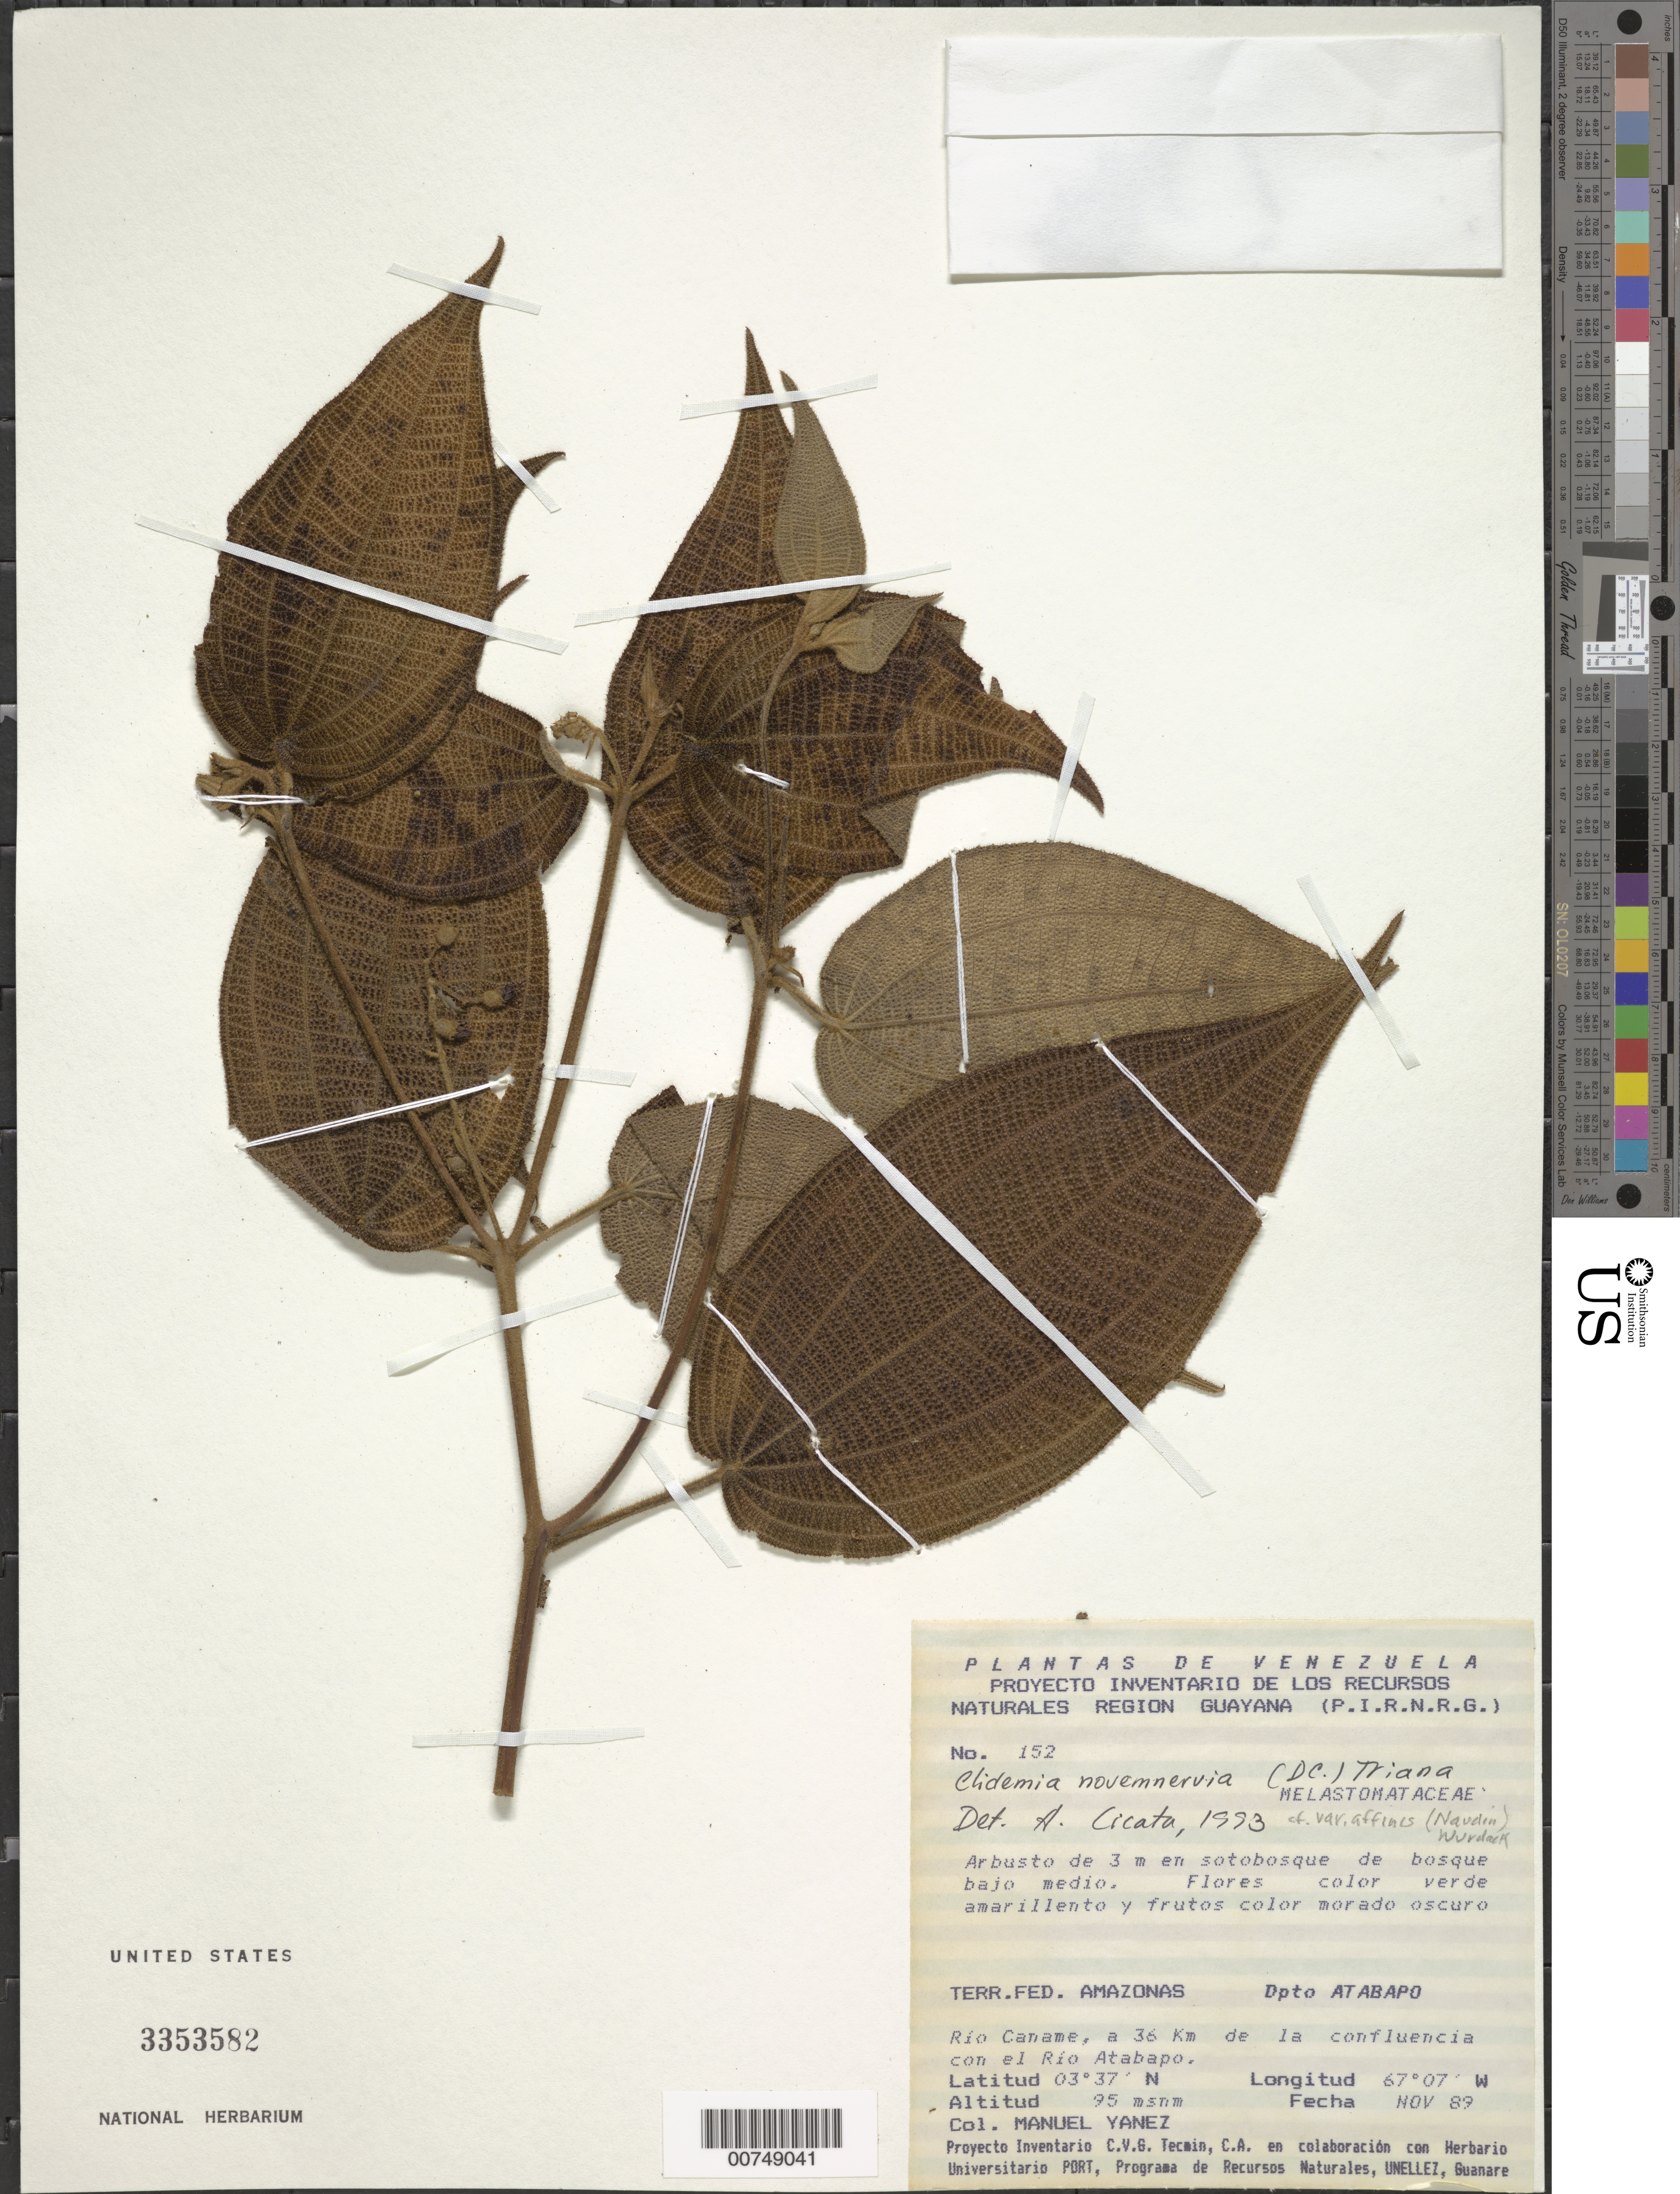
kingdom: Plantae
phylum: Tracheophyta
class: Magnoliopsida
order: Myrtales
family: Melastomataceae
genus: Clidemia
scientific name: Clidemia novemnervia var. affinis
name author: (Naudin) Wurdack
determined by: Cicata, A.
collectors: M. Yanez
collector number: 152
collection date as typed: Nov-89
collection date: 1989-11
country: Venezuela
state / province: Amazonas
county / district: Atabapo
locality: Río Caname, a 36 km de la confluencia con el río Atabapo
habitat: Sotobosque de bosque bajo medio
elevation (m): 95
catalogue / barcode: US 3353582